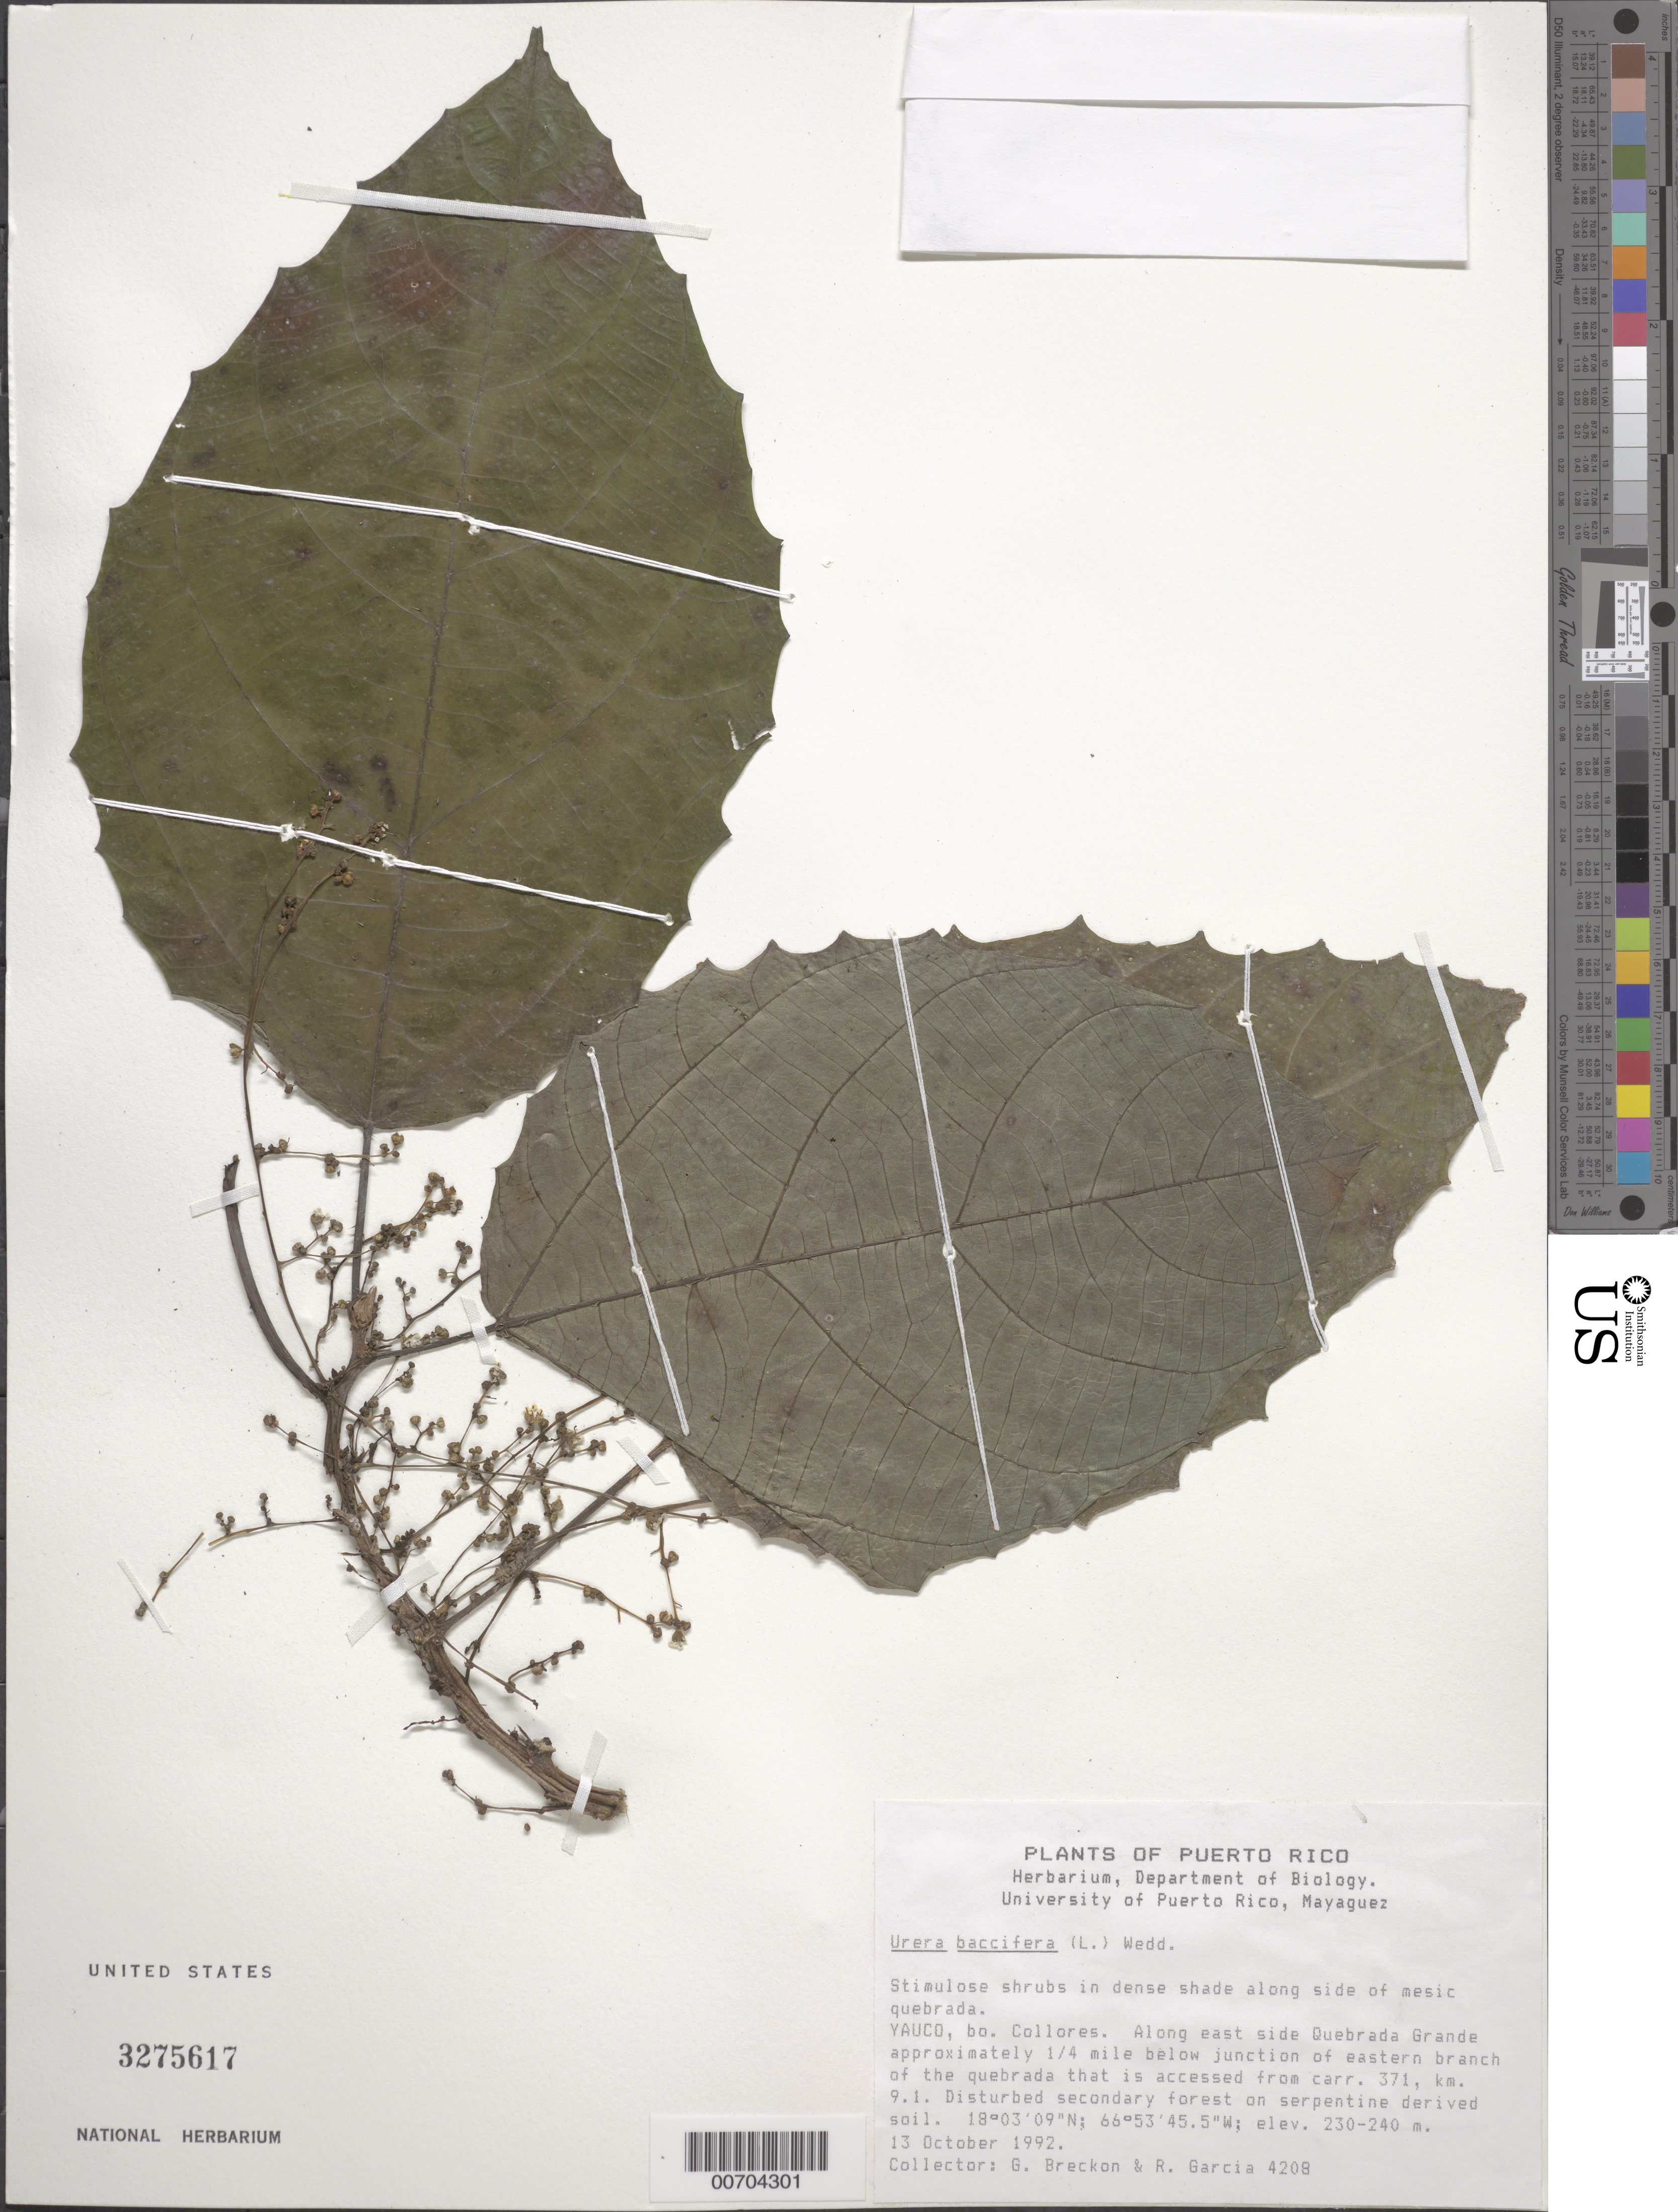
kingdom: Plantae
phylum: Tracheophyta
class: Magnoliopsida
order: Rosales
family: Urticaceae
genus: Urera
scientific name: Urera baccifera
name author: (L.) Gaudich. ex Wedd.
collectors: G. J. Breckon & R. Garcia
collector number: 4208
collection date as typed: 13 Oct 1992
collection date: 1992-10-13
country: Puerto Rico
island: Greater Antilles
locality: Mayaguez; Yauco, Bo. Collores. Along E side Quebrada Grande app. 1/4 mi below jct. Of eastern branch of the quebrada that is accessed from carr. 371, km. 9.1.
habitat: Disturbed secondary forest on serpentine derived soil. In dense shade along side of mesic quebrada.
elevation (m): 230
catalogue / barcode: US 3275617